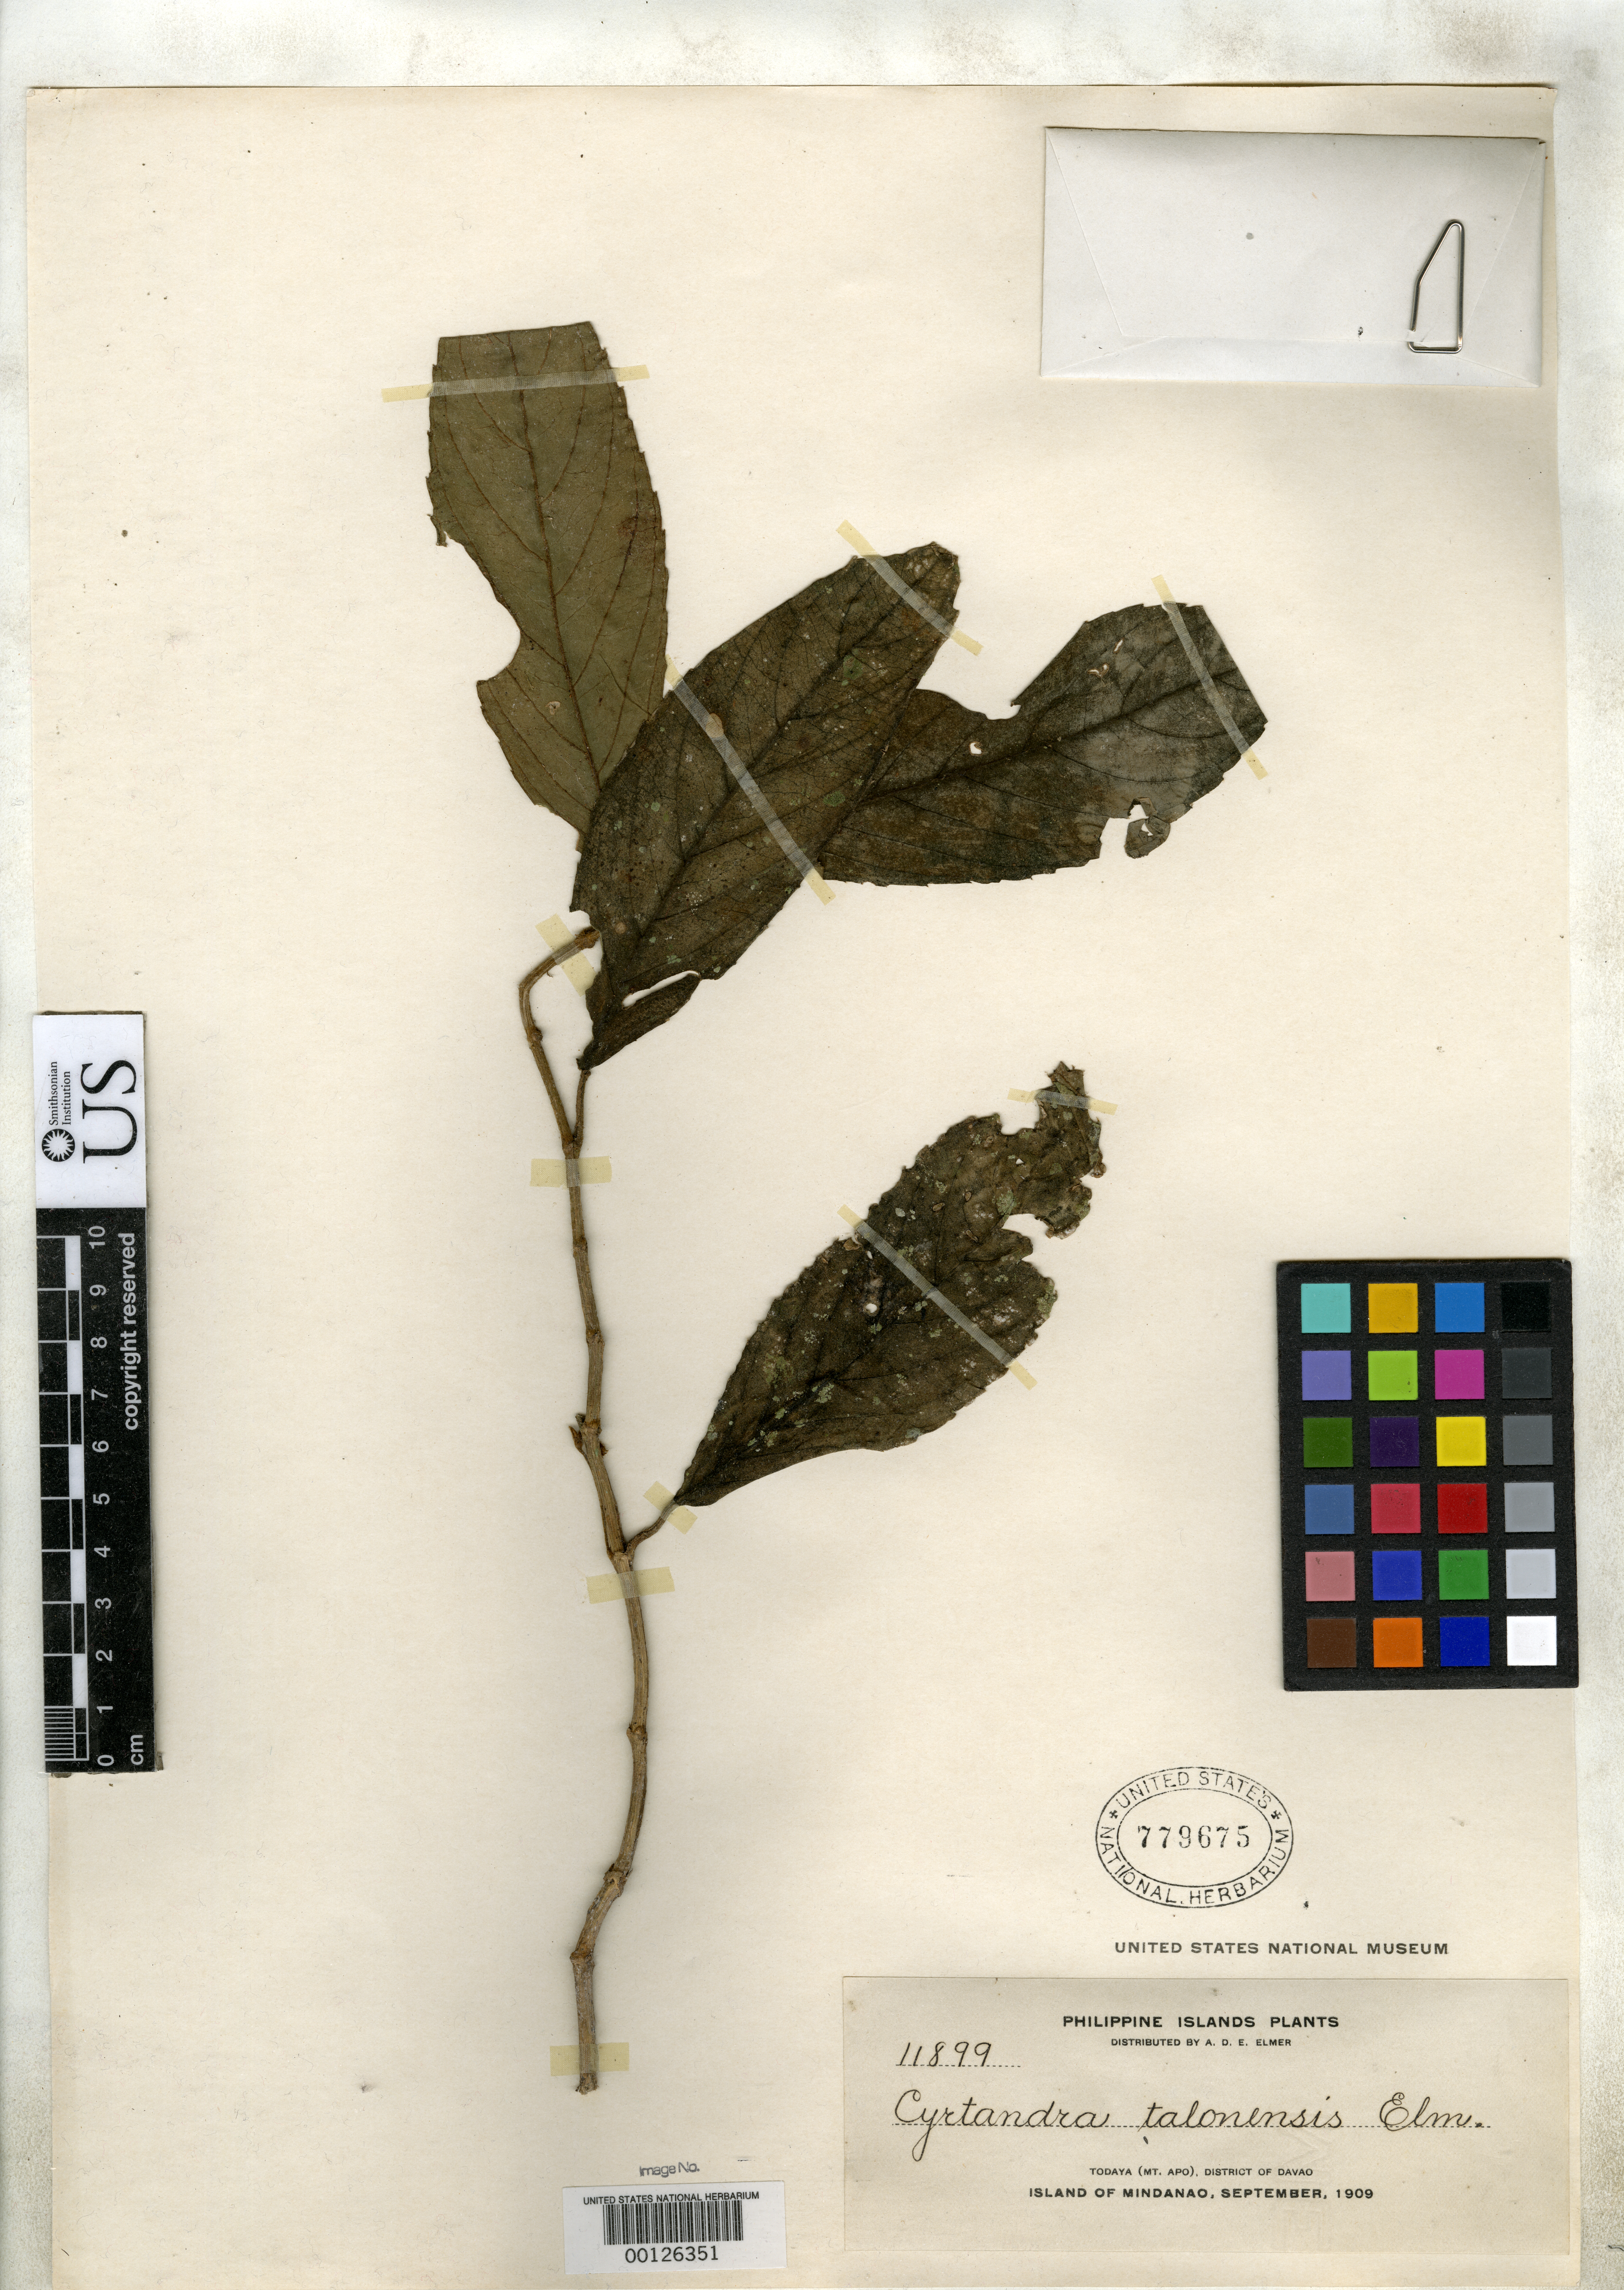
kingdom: Plantae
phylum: Tracheophyta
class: Magnoliopsida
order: Lamiales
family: Gesneriaceae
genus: Cyrtandra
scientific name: Cyrtandra talonensis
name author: Elmer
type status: Isolectotype; Type Collection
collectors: A. D. E. Elmer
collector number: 11899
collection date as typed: Sep 1909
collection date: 1909-09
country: Philippines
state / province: Davao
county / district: Davao del Sur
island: Mindanao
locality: Todaya, Mt. Apo.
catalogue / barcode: US 779675